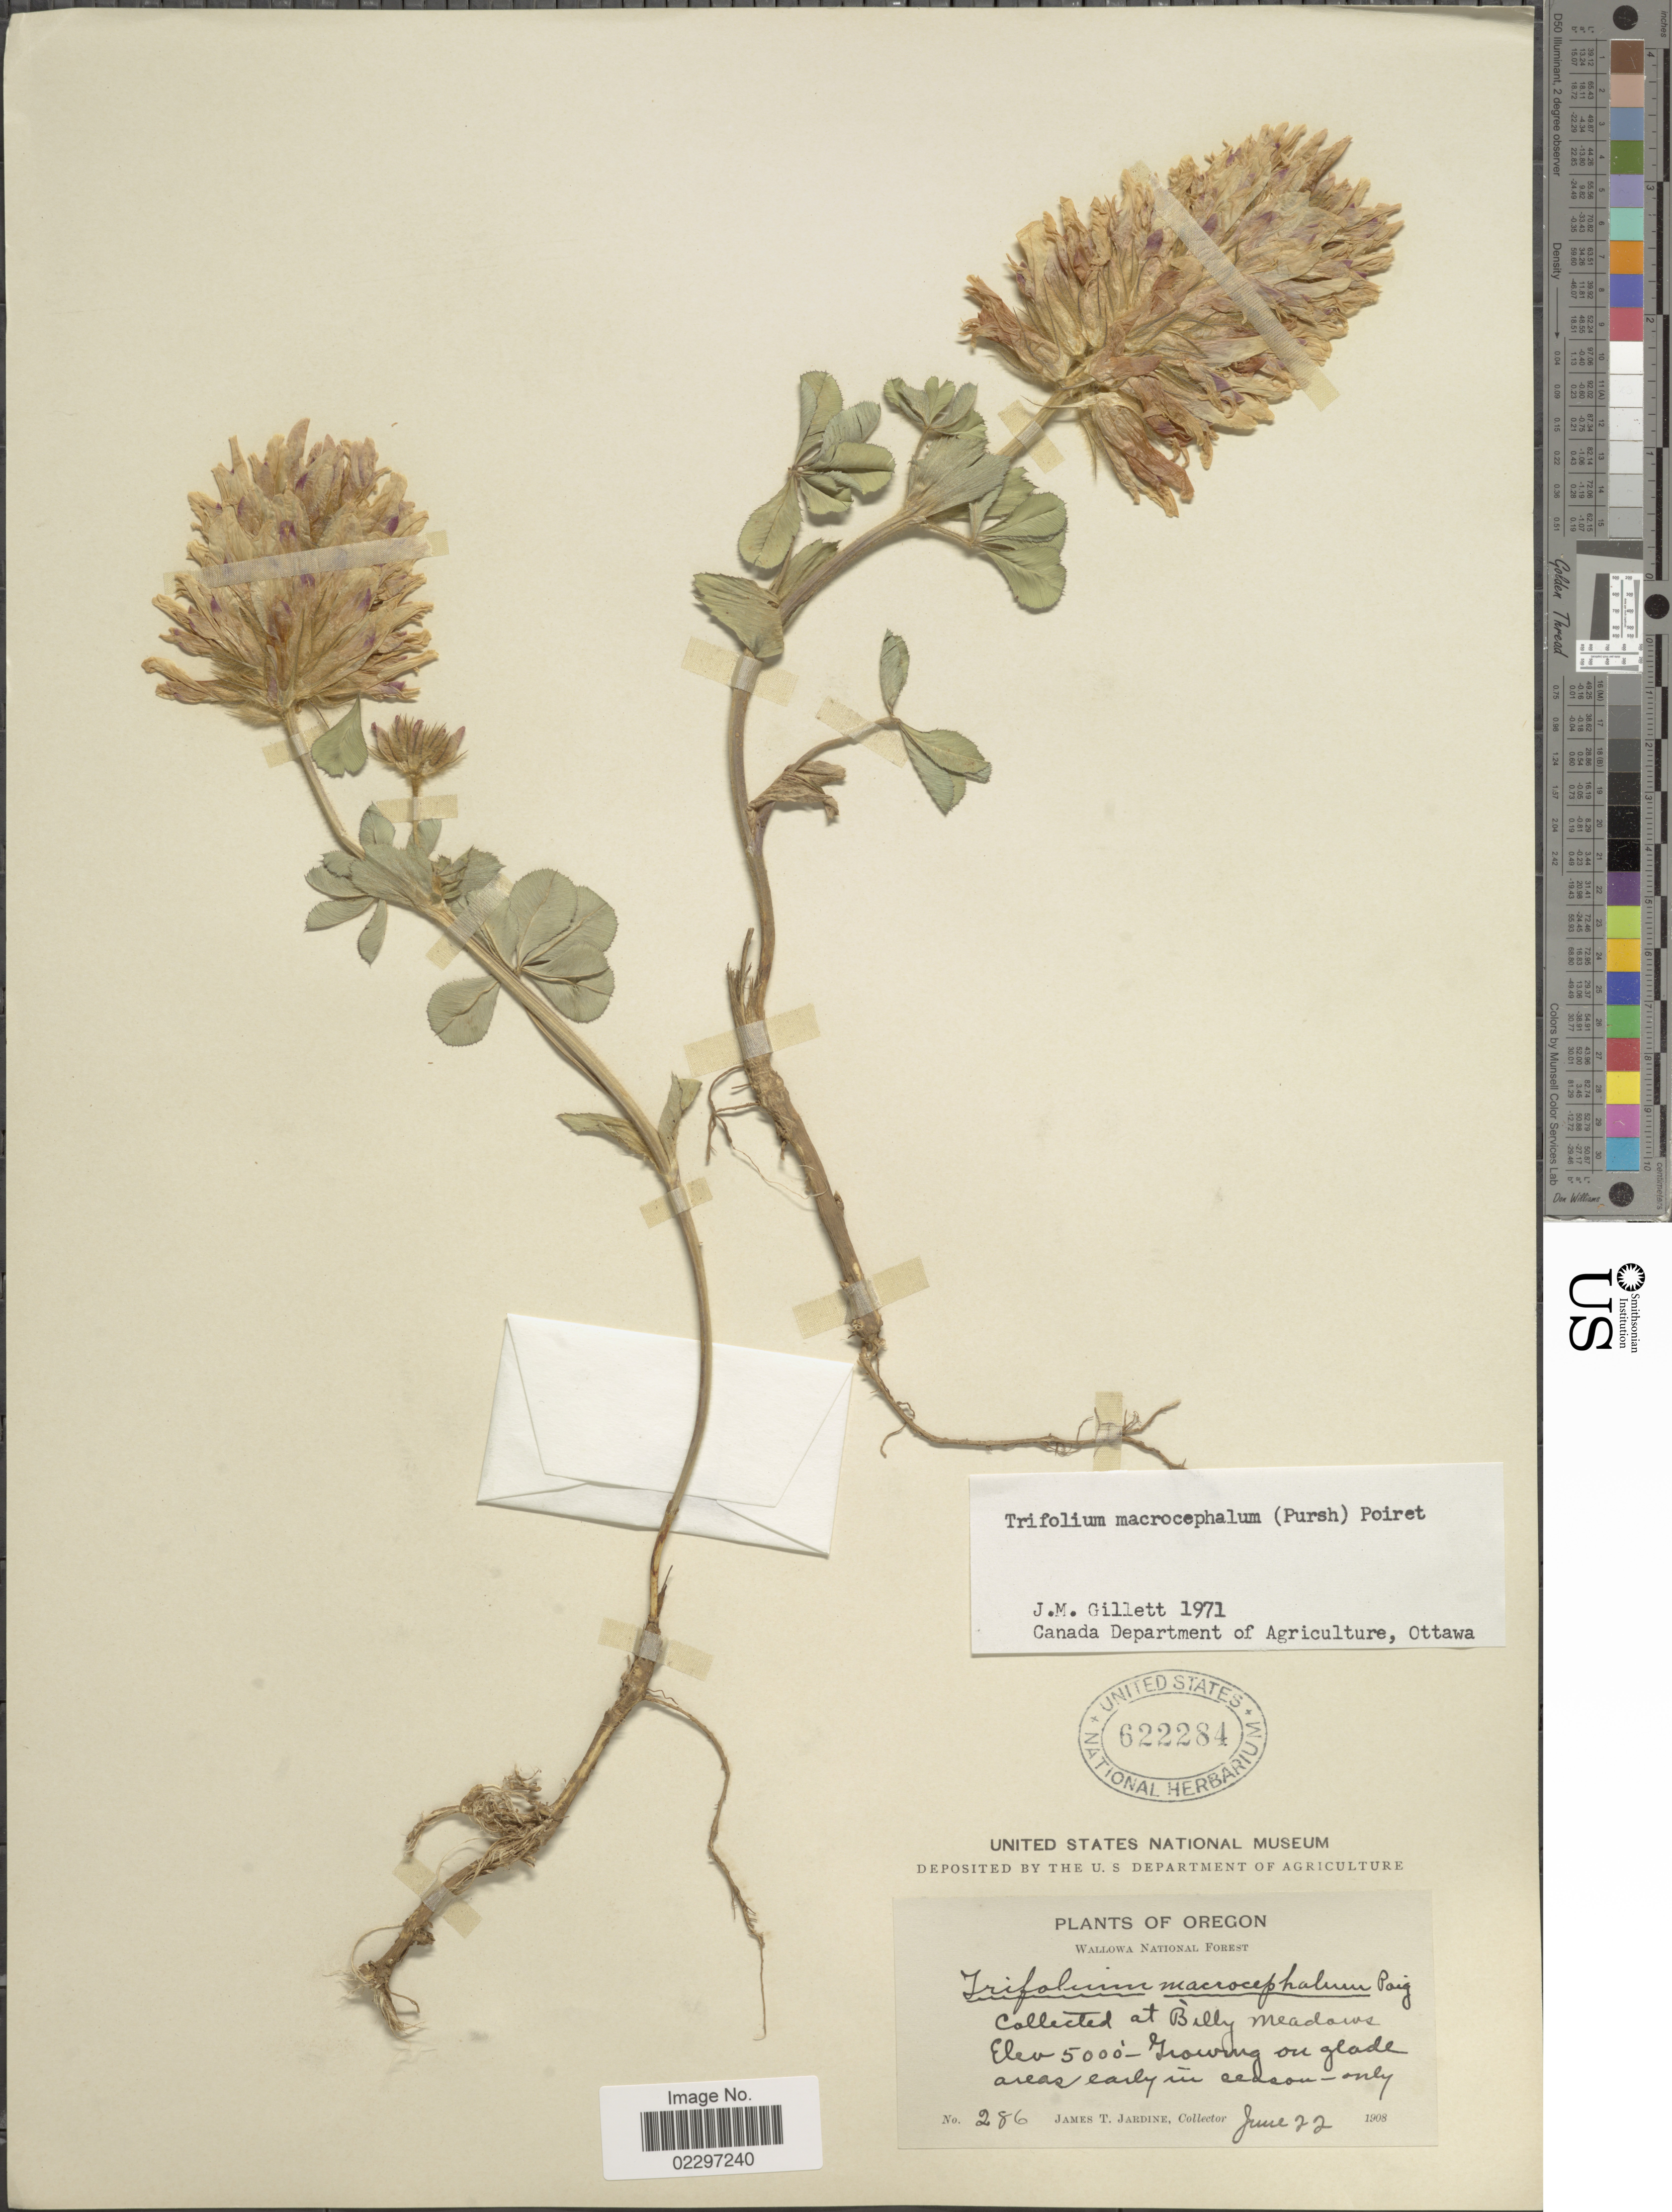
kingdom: Plantae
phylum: Tracheophyta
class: Magnoliopsida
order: Fabales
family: Fabaceae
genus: Trifolium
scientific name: Trifolium macrocephalum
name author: (Pursh) Poir.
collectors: J. T. Jardine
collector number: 286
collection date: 1908-06-22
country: United States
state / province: Oregon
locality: Wallowa National Forest. Billy Meadows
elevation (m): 1524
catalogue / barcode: US 622284